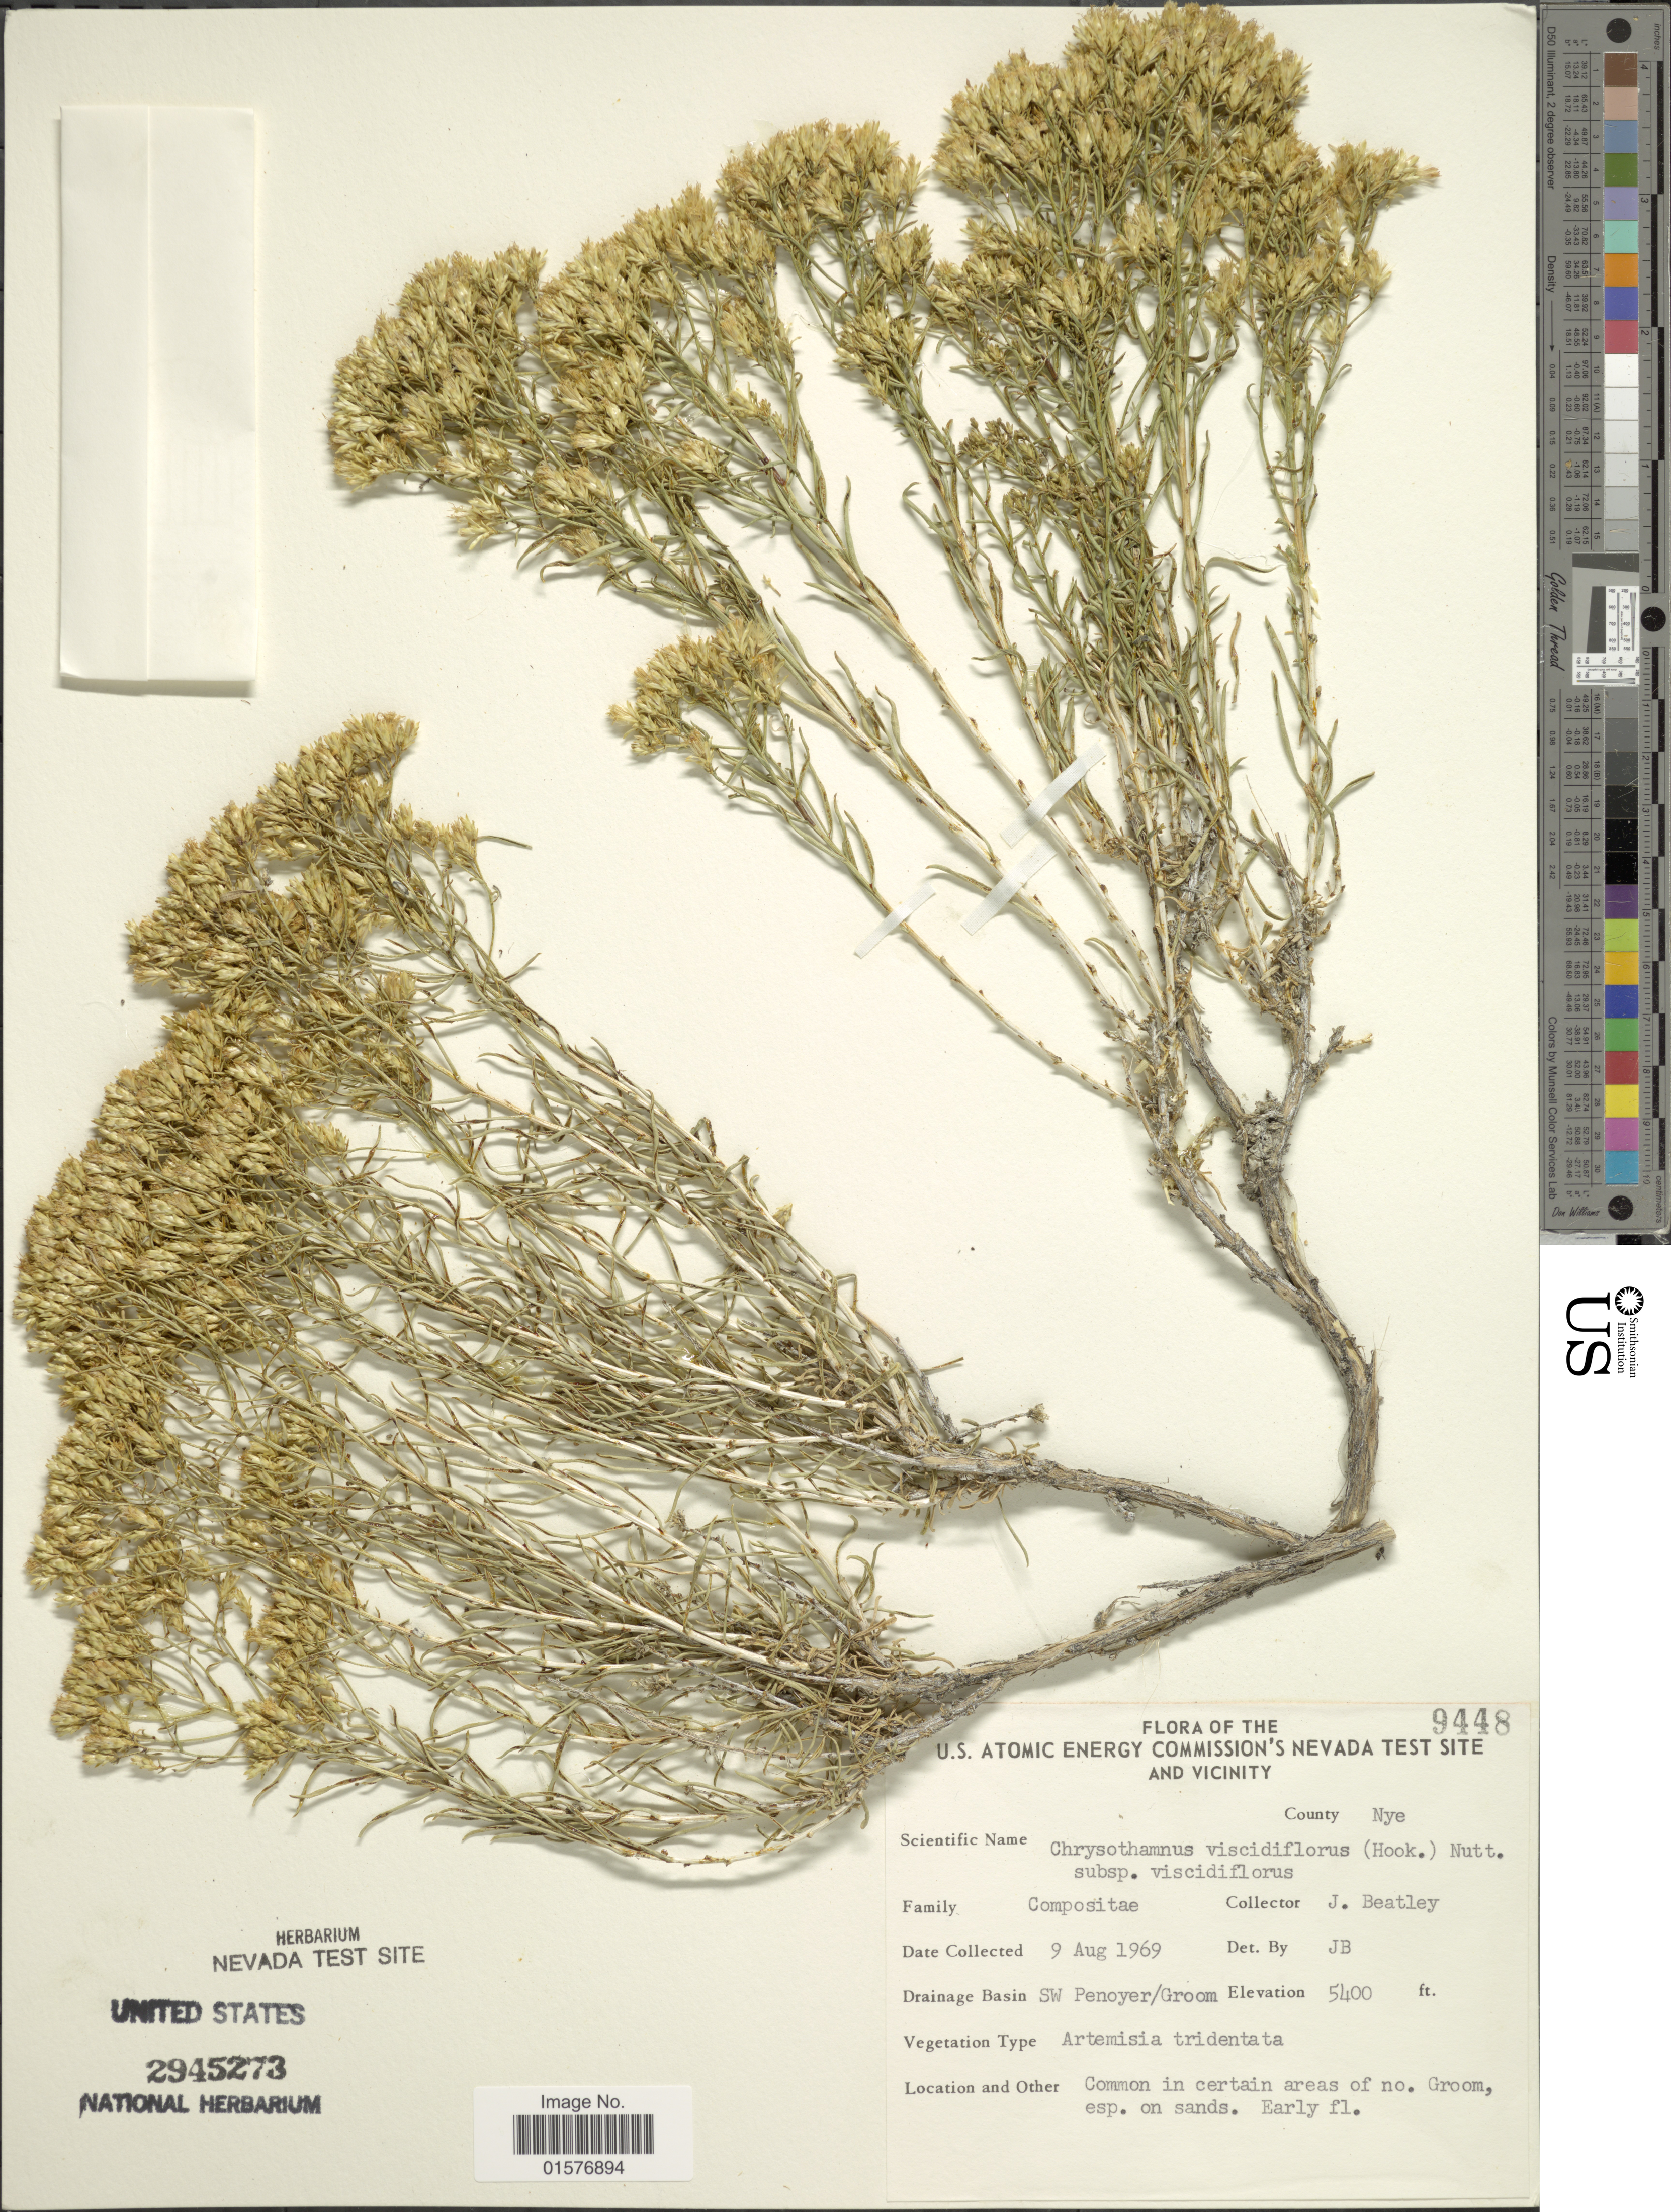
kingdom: Plantae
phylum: Tracheophyta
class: Magnoliopsida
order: Asterales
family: Asteraceae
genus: Chrysothamnus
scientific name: Chrysothamnus viscidiflorus subsp. viscidiflorus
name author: (Hook.) Nutt.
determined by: Urbatsch, Lowell E., Curator (LSU), Louisiana State University (UNITED STATES)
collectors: J. C. Beatley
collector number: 9448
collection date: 1968-08-09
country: United States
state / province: Nevada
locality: U.S. Atomic Energy Commission's Nevada Test Site And Vicinity, County Nye, Drainage Basin SW Penoyer/Groom, Common in certain areas of no. Groom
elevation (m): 1646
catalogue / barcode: US 2945273